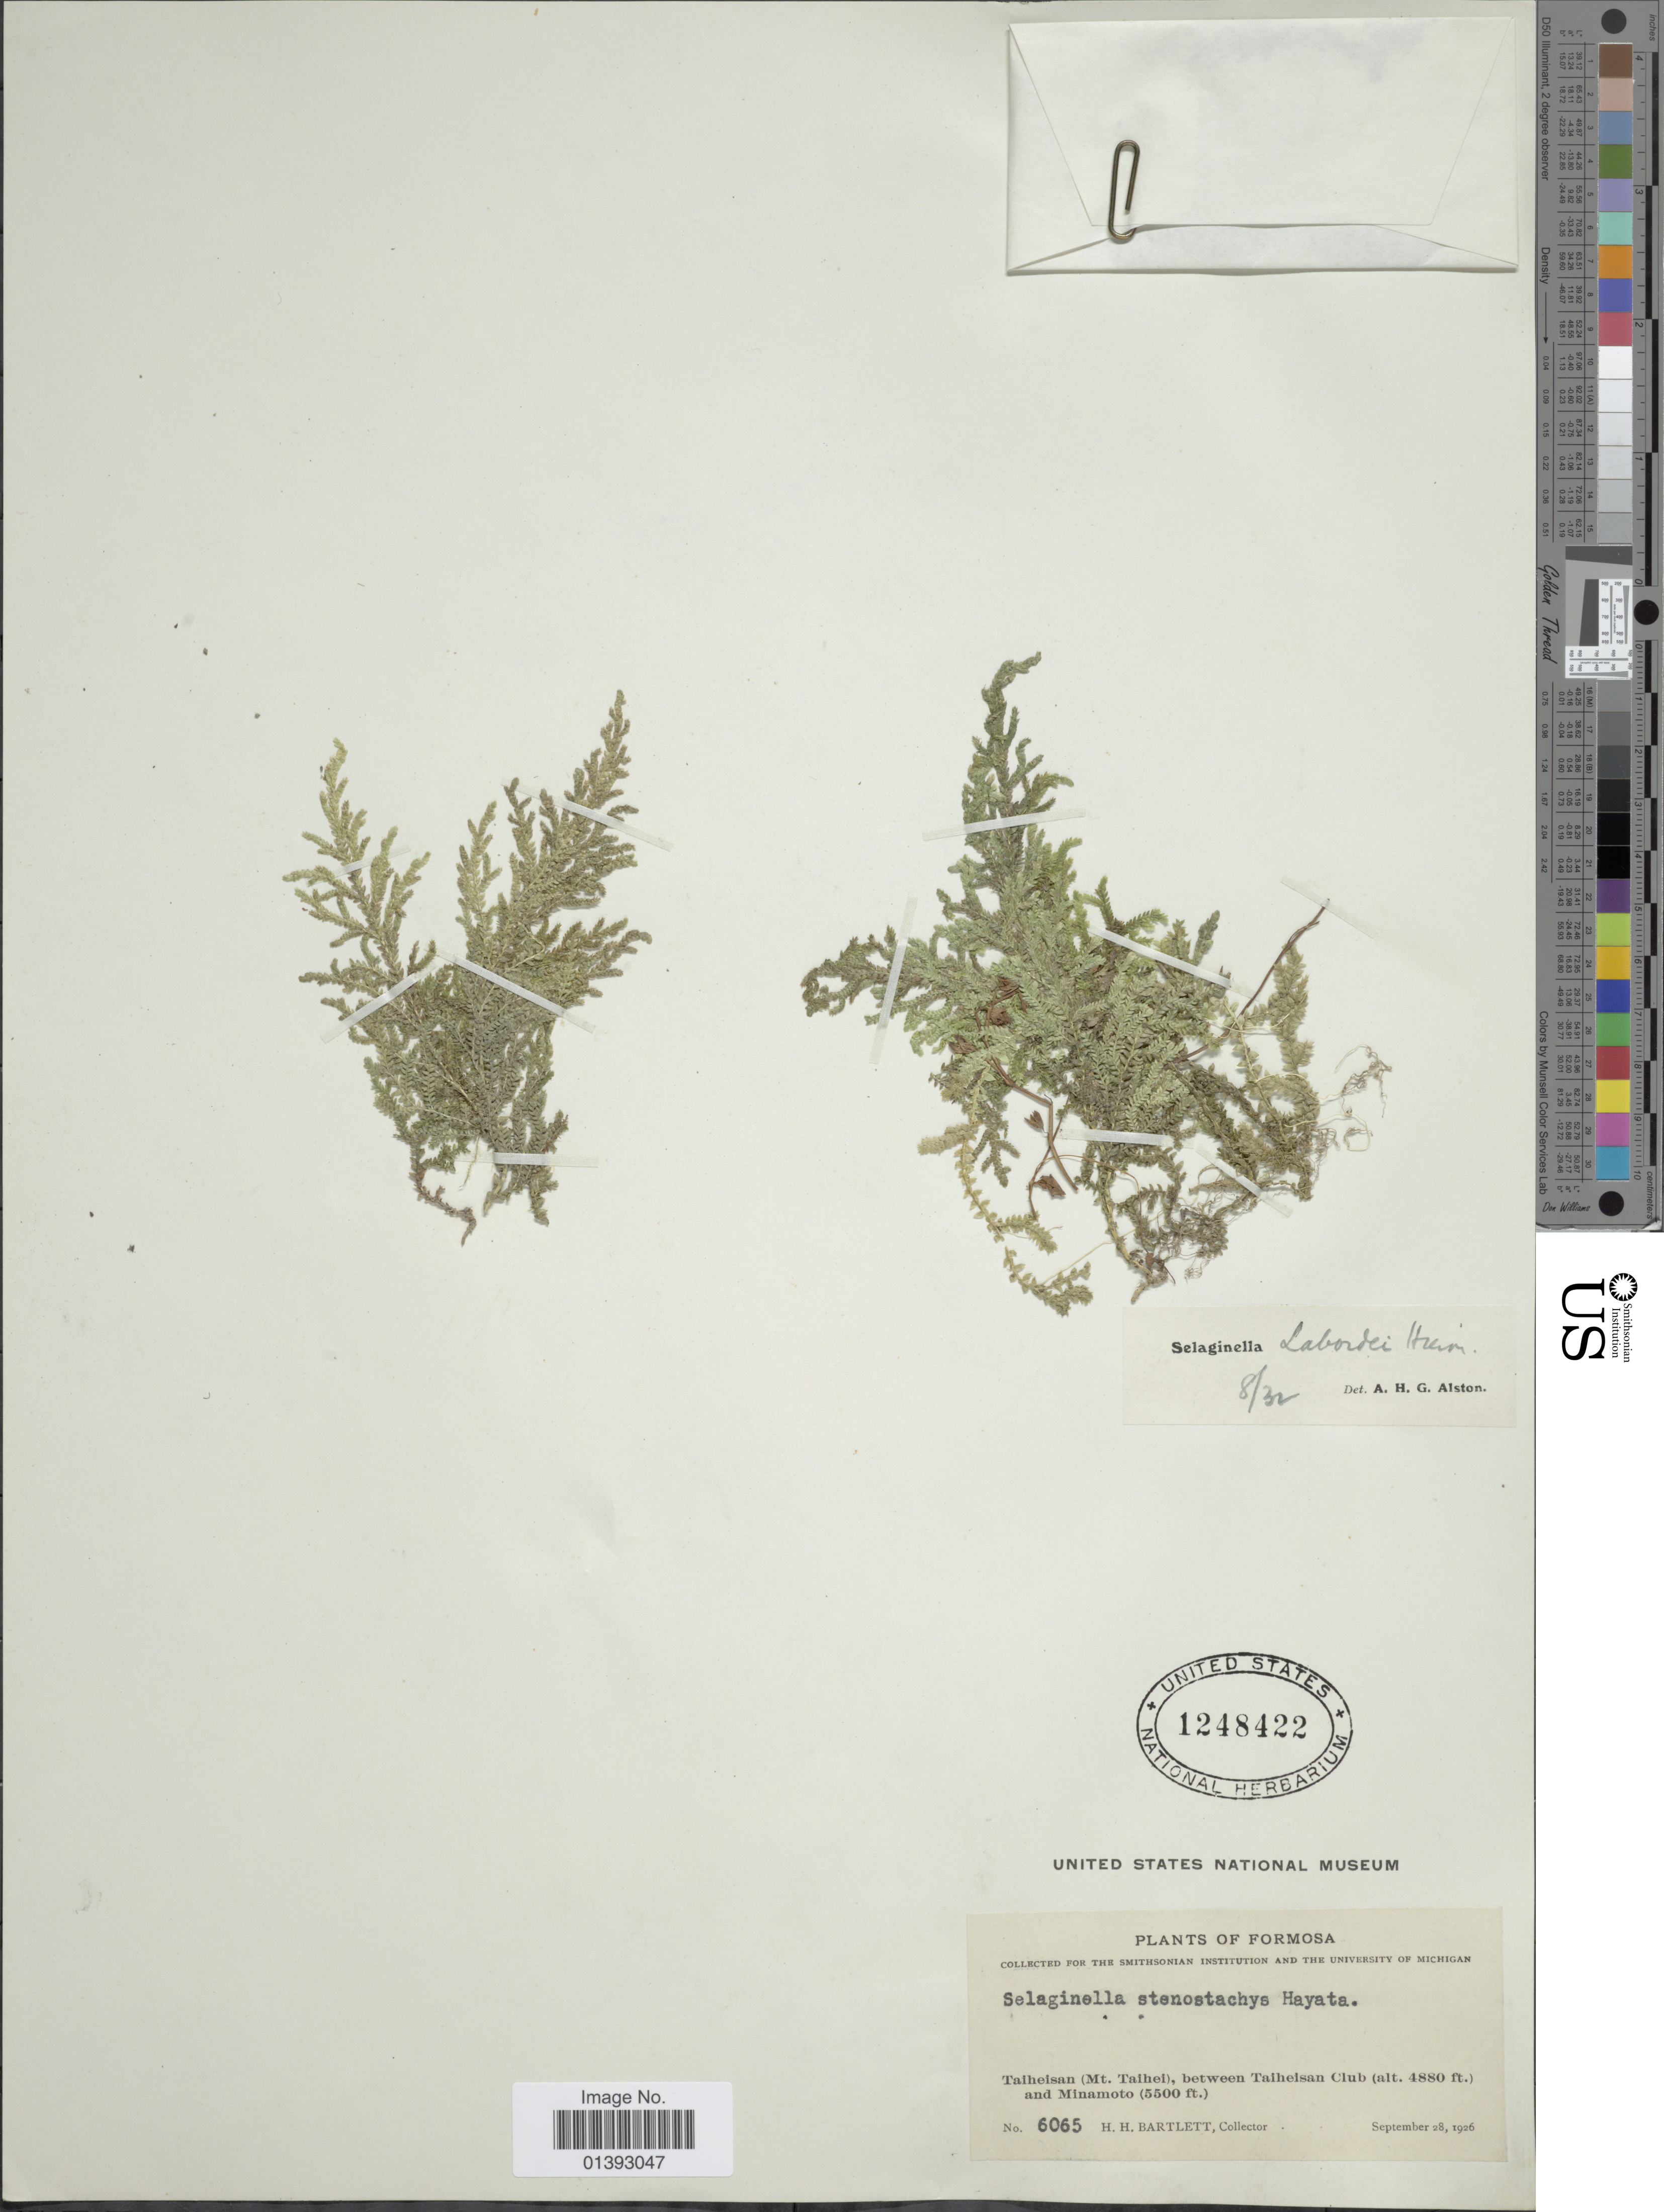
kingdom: Plantae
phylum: Tracheophyta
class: Lycopodiopsida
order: Selaginellales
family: Selaginellaceae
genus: Selaginella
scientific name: Selaginella labordei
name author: Hieron. ex Christ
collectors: H. H. Bartlett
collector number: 6065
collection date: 1926-09-28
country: Taiwan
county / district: Yilan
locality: Taiheisan(Mt. Taihei) between Taiheisan Club and Minamoto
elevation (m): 1487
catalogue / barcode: US 1248422